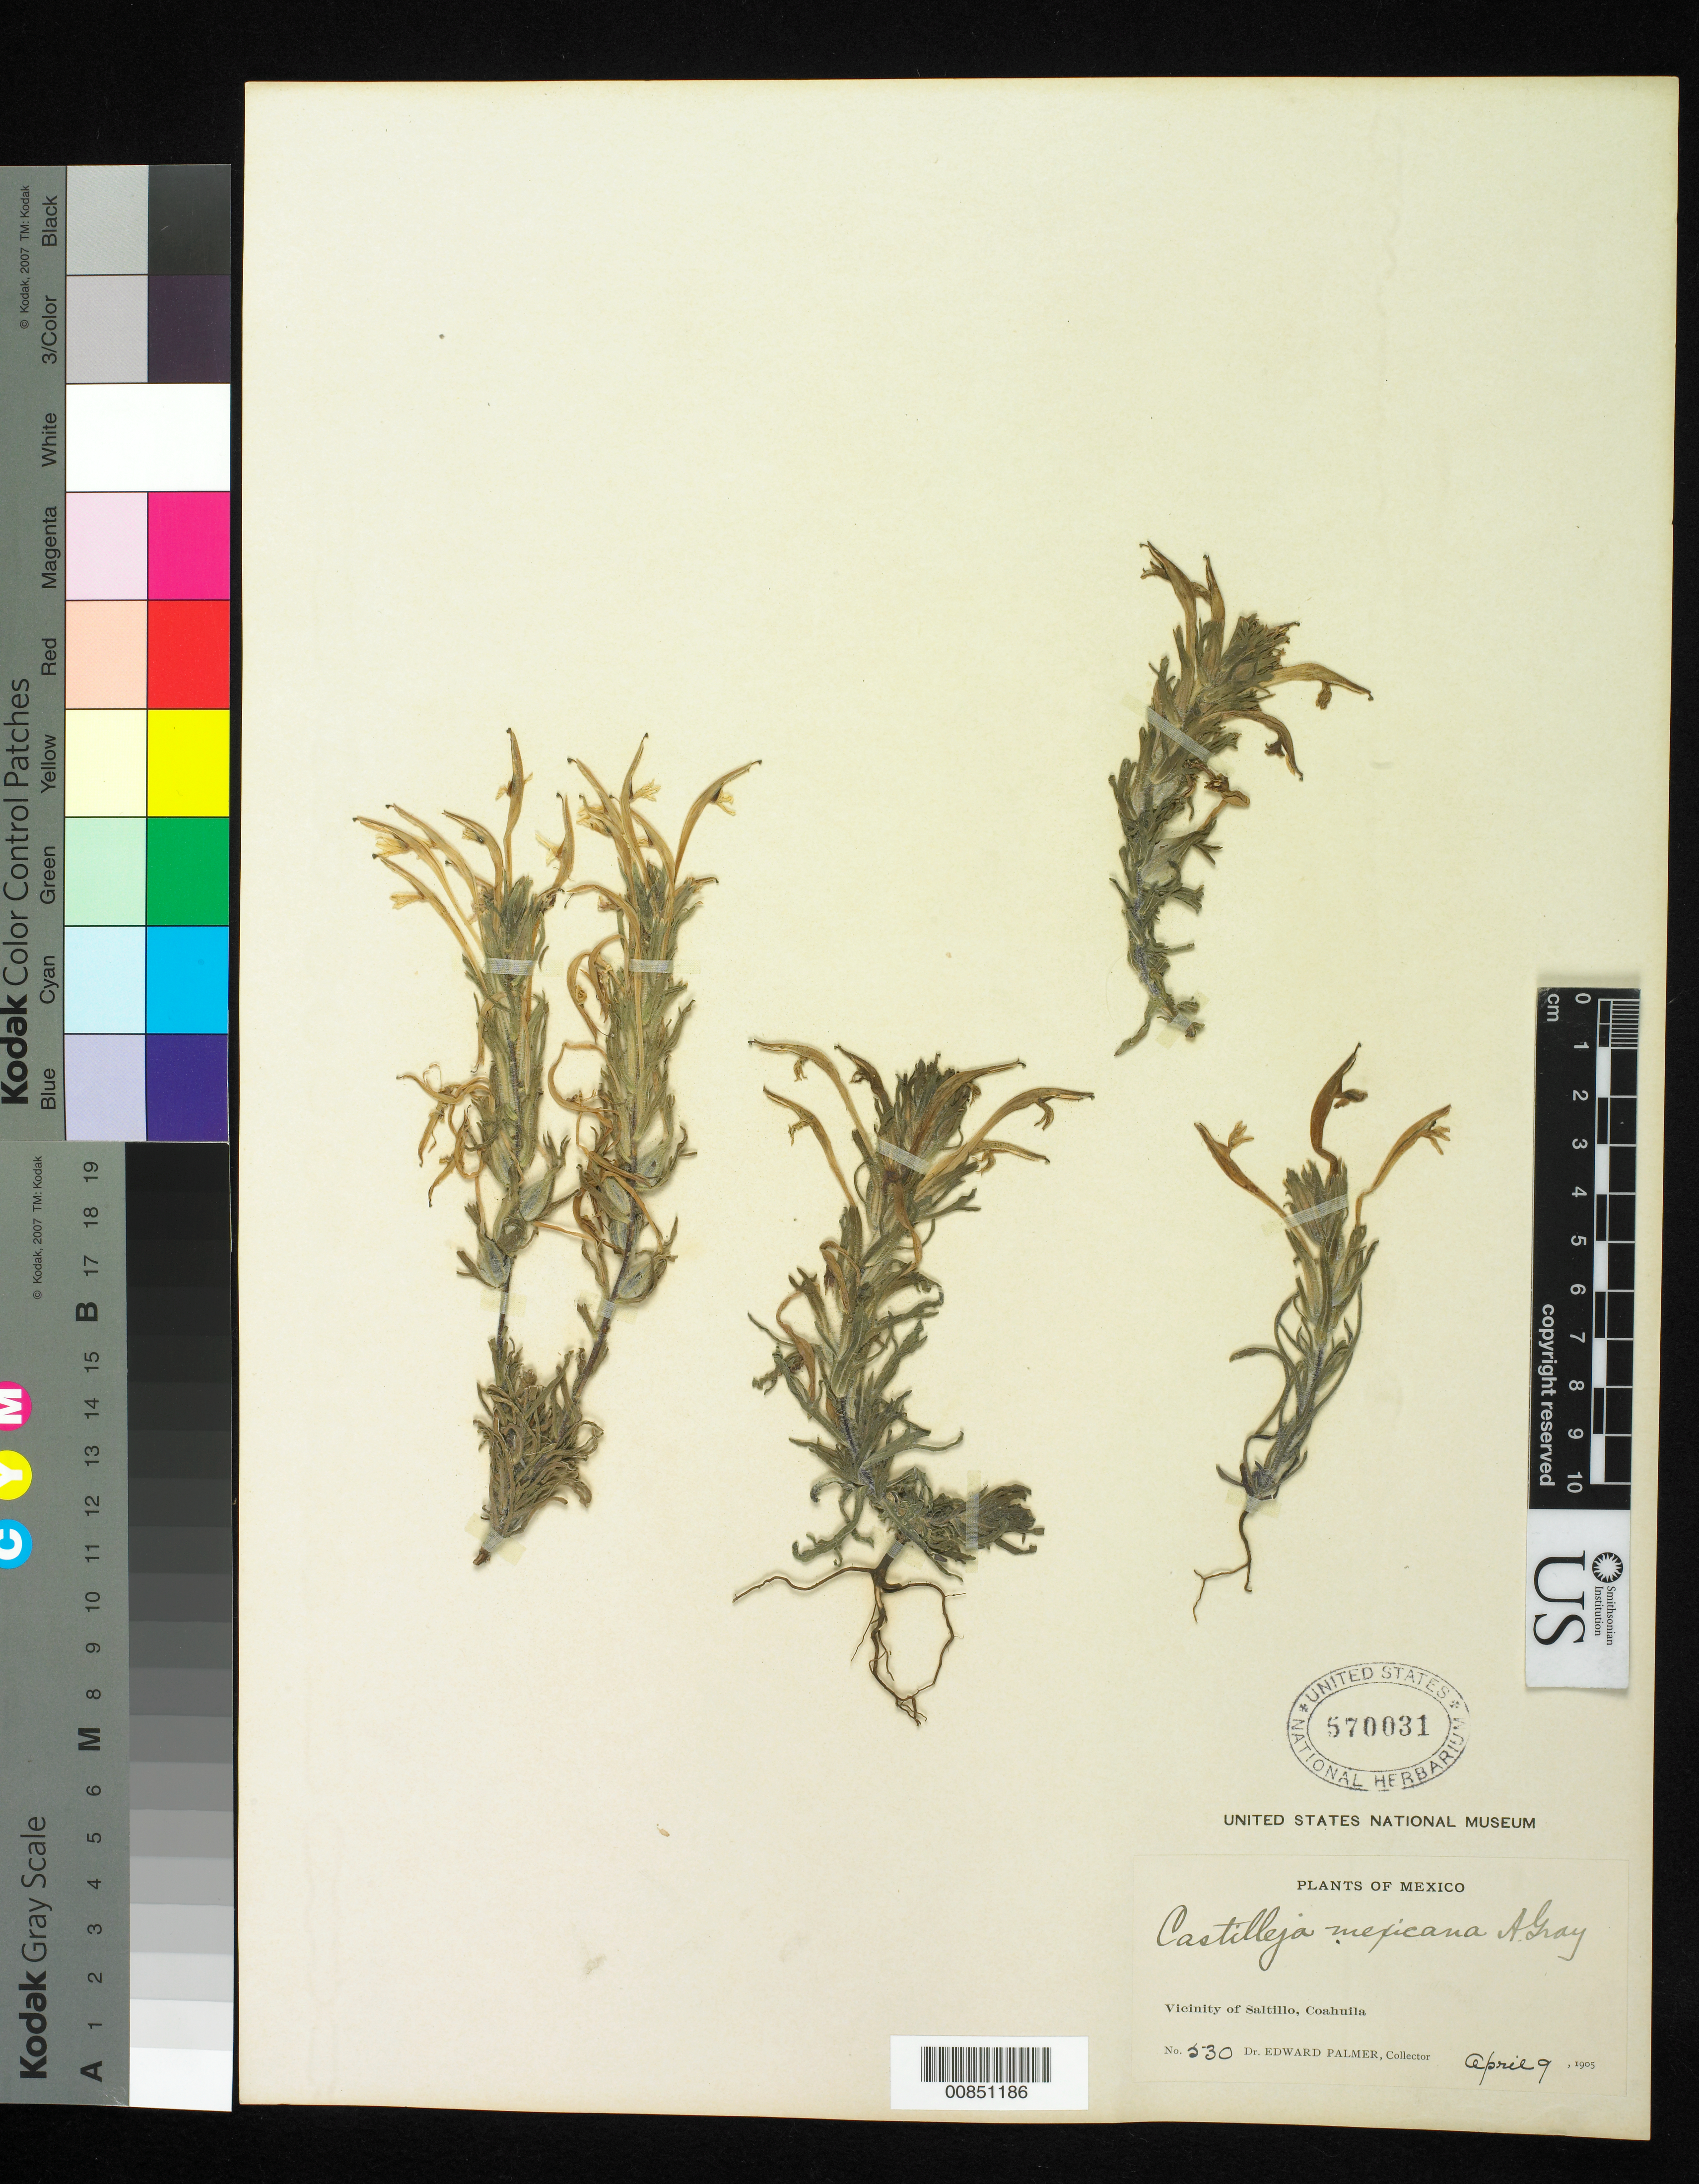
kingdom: Plantae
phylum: Tracheophyta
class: Magnoliopsida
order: Lamiales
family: Orobanchaceae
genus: Castilleja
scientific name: Castilleja mexicana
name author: (Hemsl.) A. Gray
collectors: E. Palmer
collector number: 530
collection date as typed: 09 Apr 1905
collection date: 1905-04-09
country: Mexico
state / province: Coahuila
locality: Vicinity of Saltillo, Coahuila.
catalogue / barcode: US 570031